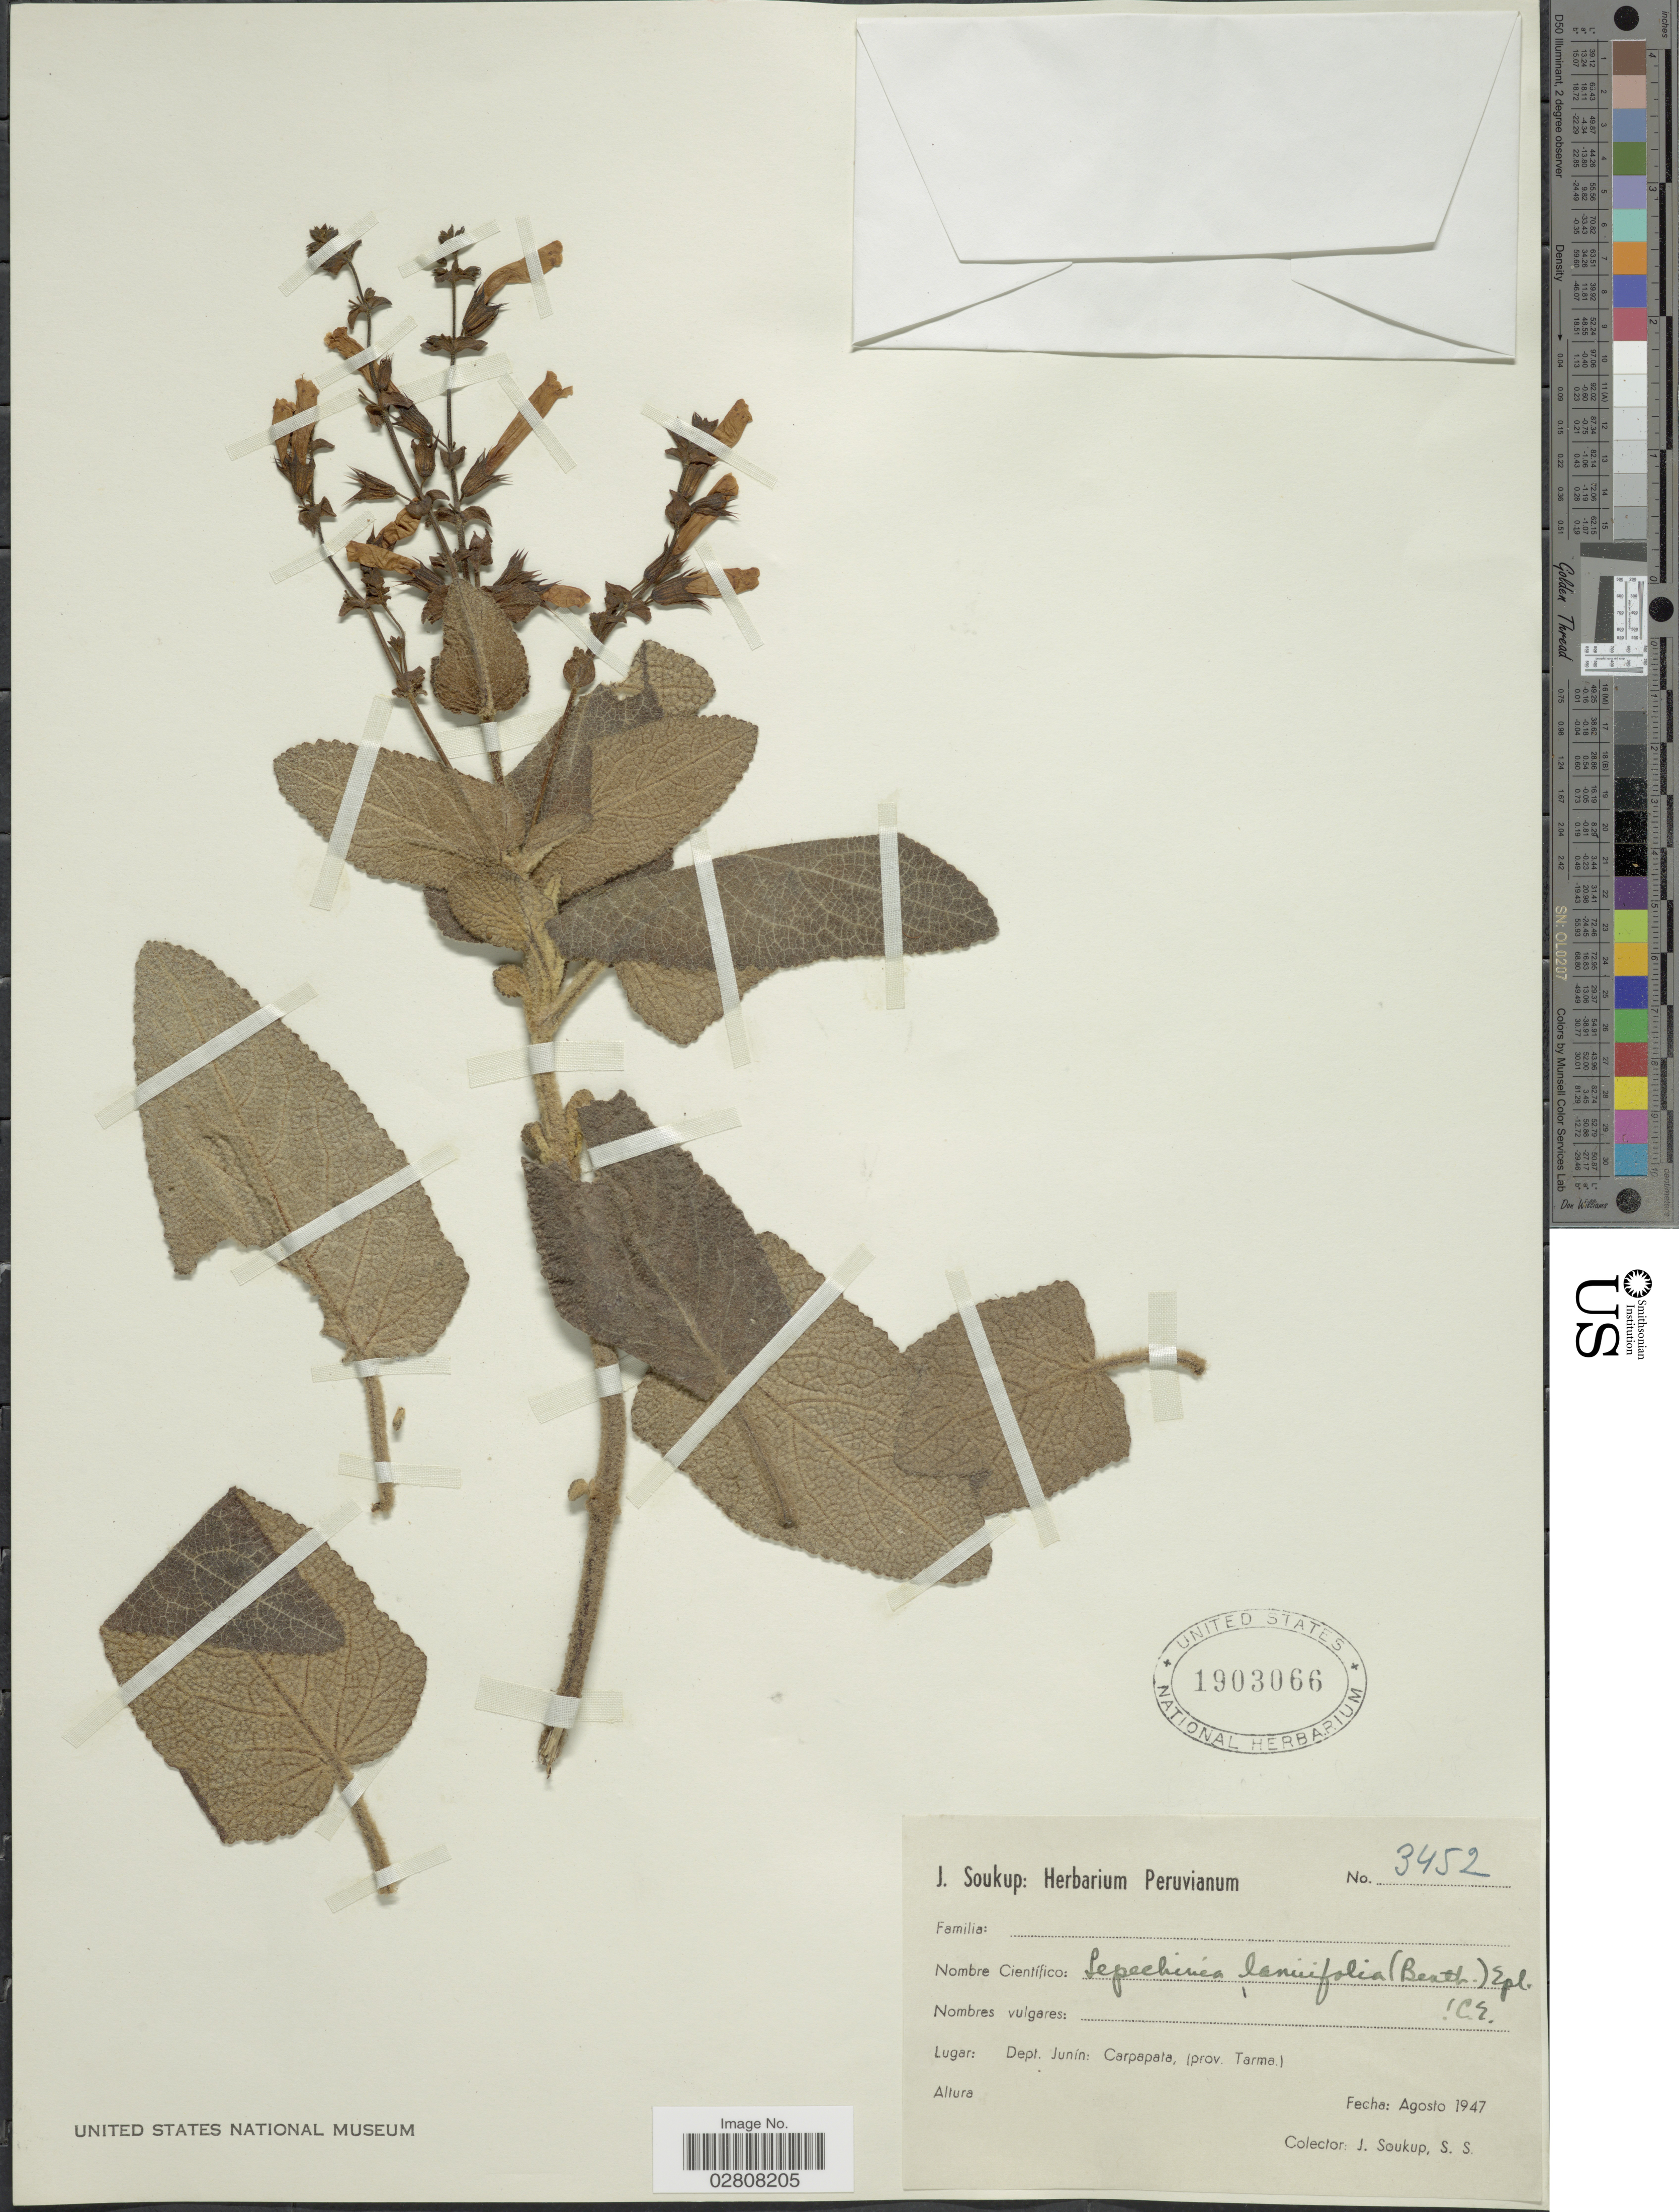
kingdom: Plantae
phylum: Tracheophyta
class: Magnoliopsida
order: Lamiales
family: Lamiaceae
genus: Lepechinia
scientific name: Lepechinia lamiifolia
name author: (Benth.) Epling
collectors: J. Soukup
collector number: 3452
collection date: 1947-08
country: Peru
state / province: Junín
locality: Dept. Junín: Carpapata, (prov. Tarma).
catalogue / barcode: US 1903066